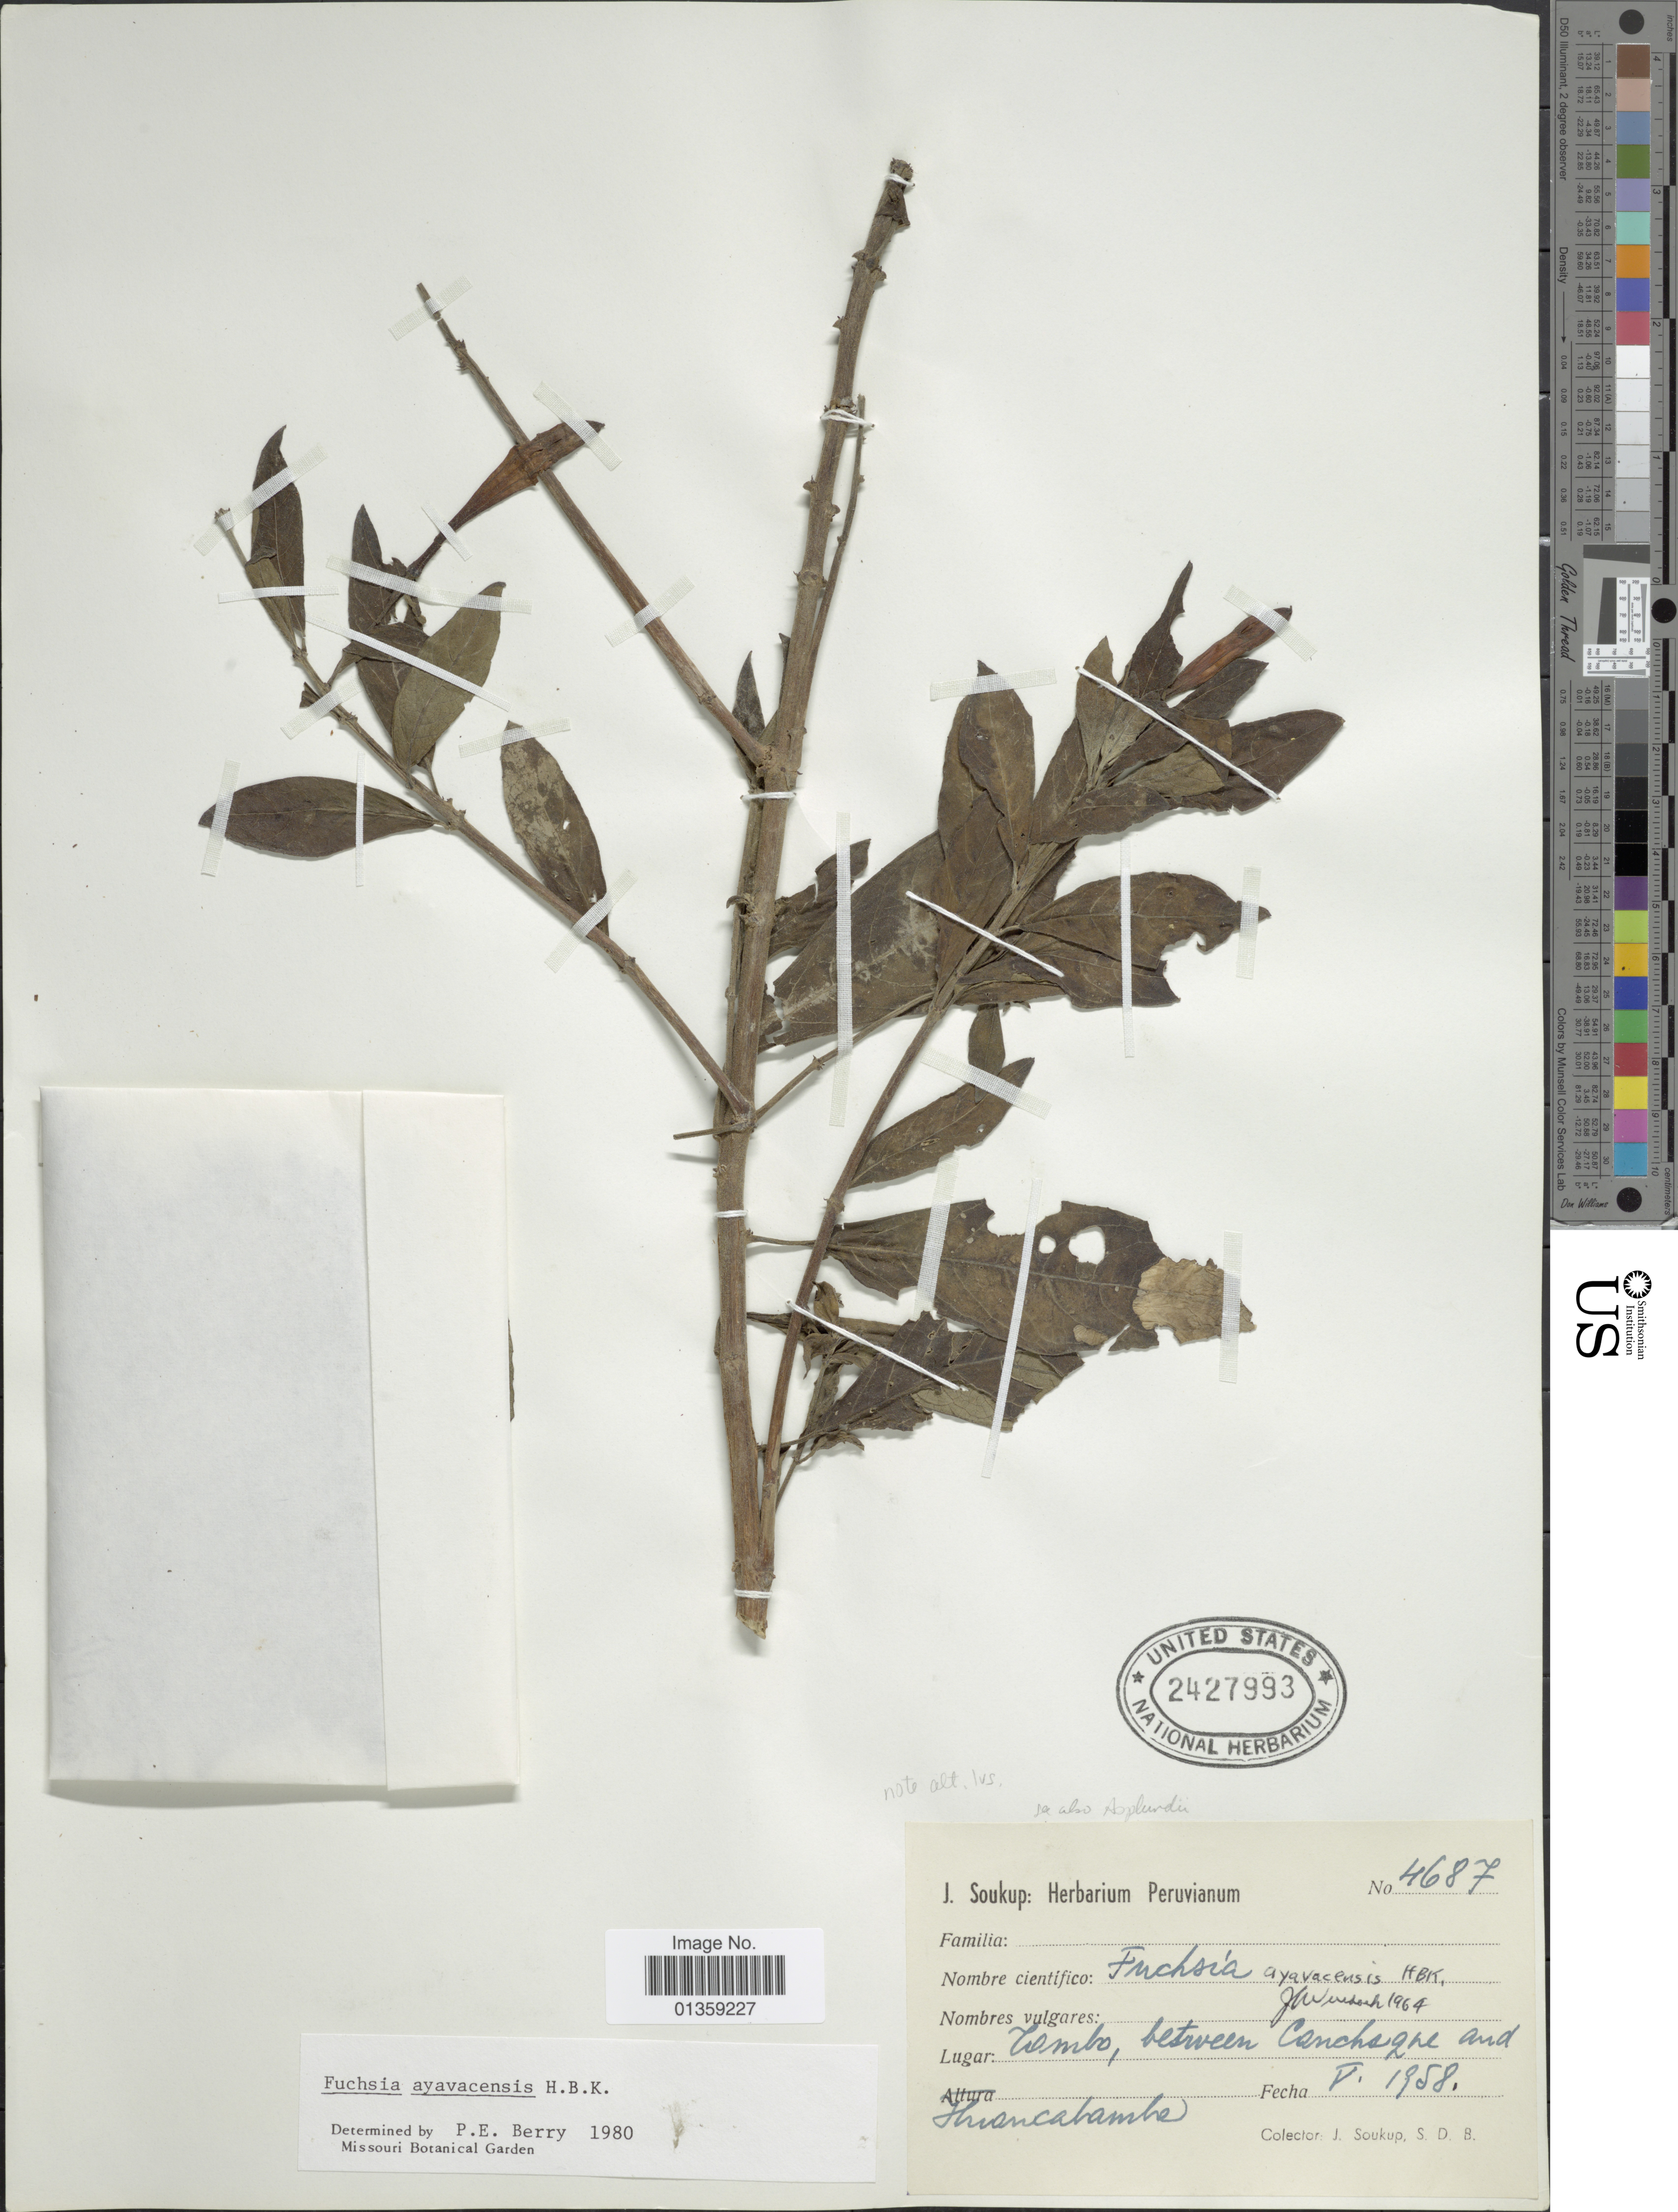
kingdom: Plantae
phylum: Tracheophyta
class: Magnoliopsida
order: Myrtales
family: Onagraceae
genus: Fuchsia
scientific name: Fuchsia ayavacensis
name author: Kunth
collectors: J. Soukop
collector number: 4687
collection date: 1958-05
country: Peru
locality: Tambo, between Canchaque and Huancabamba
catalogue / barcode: US 2427993